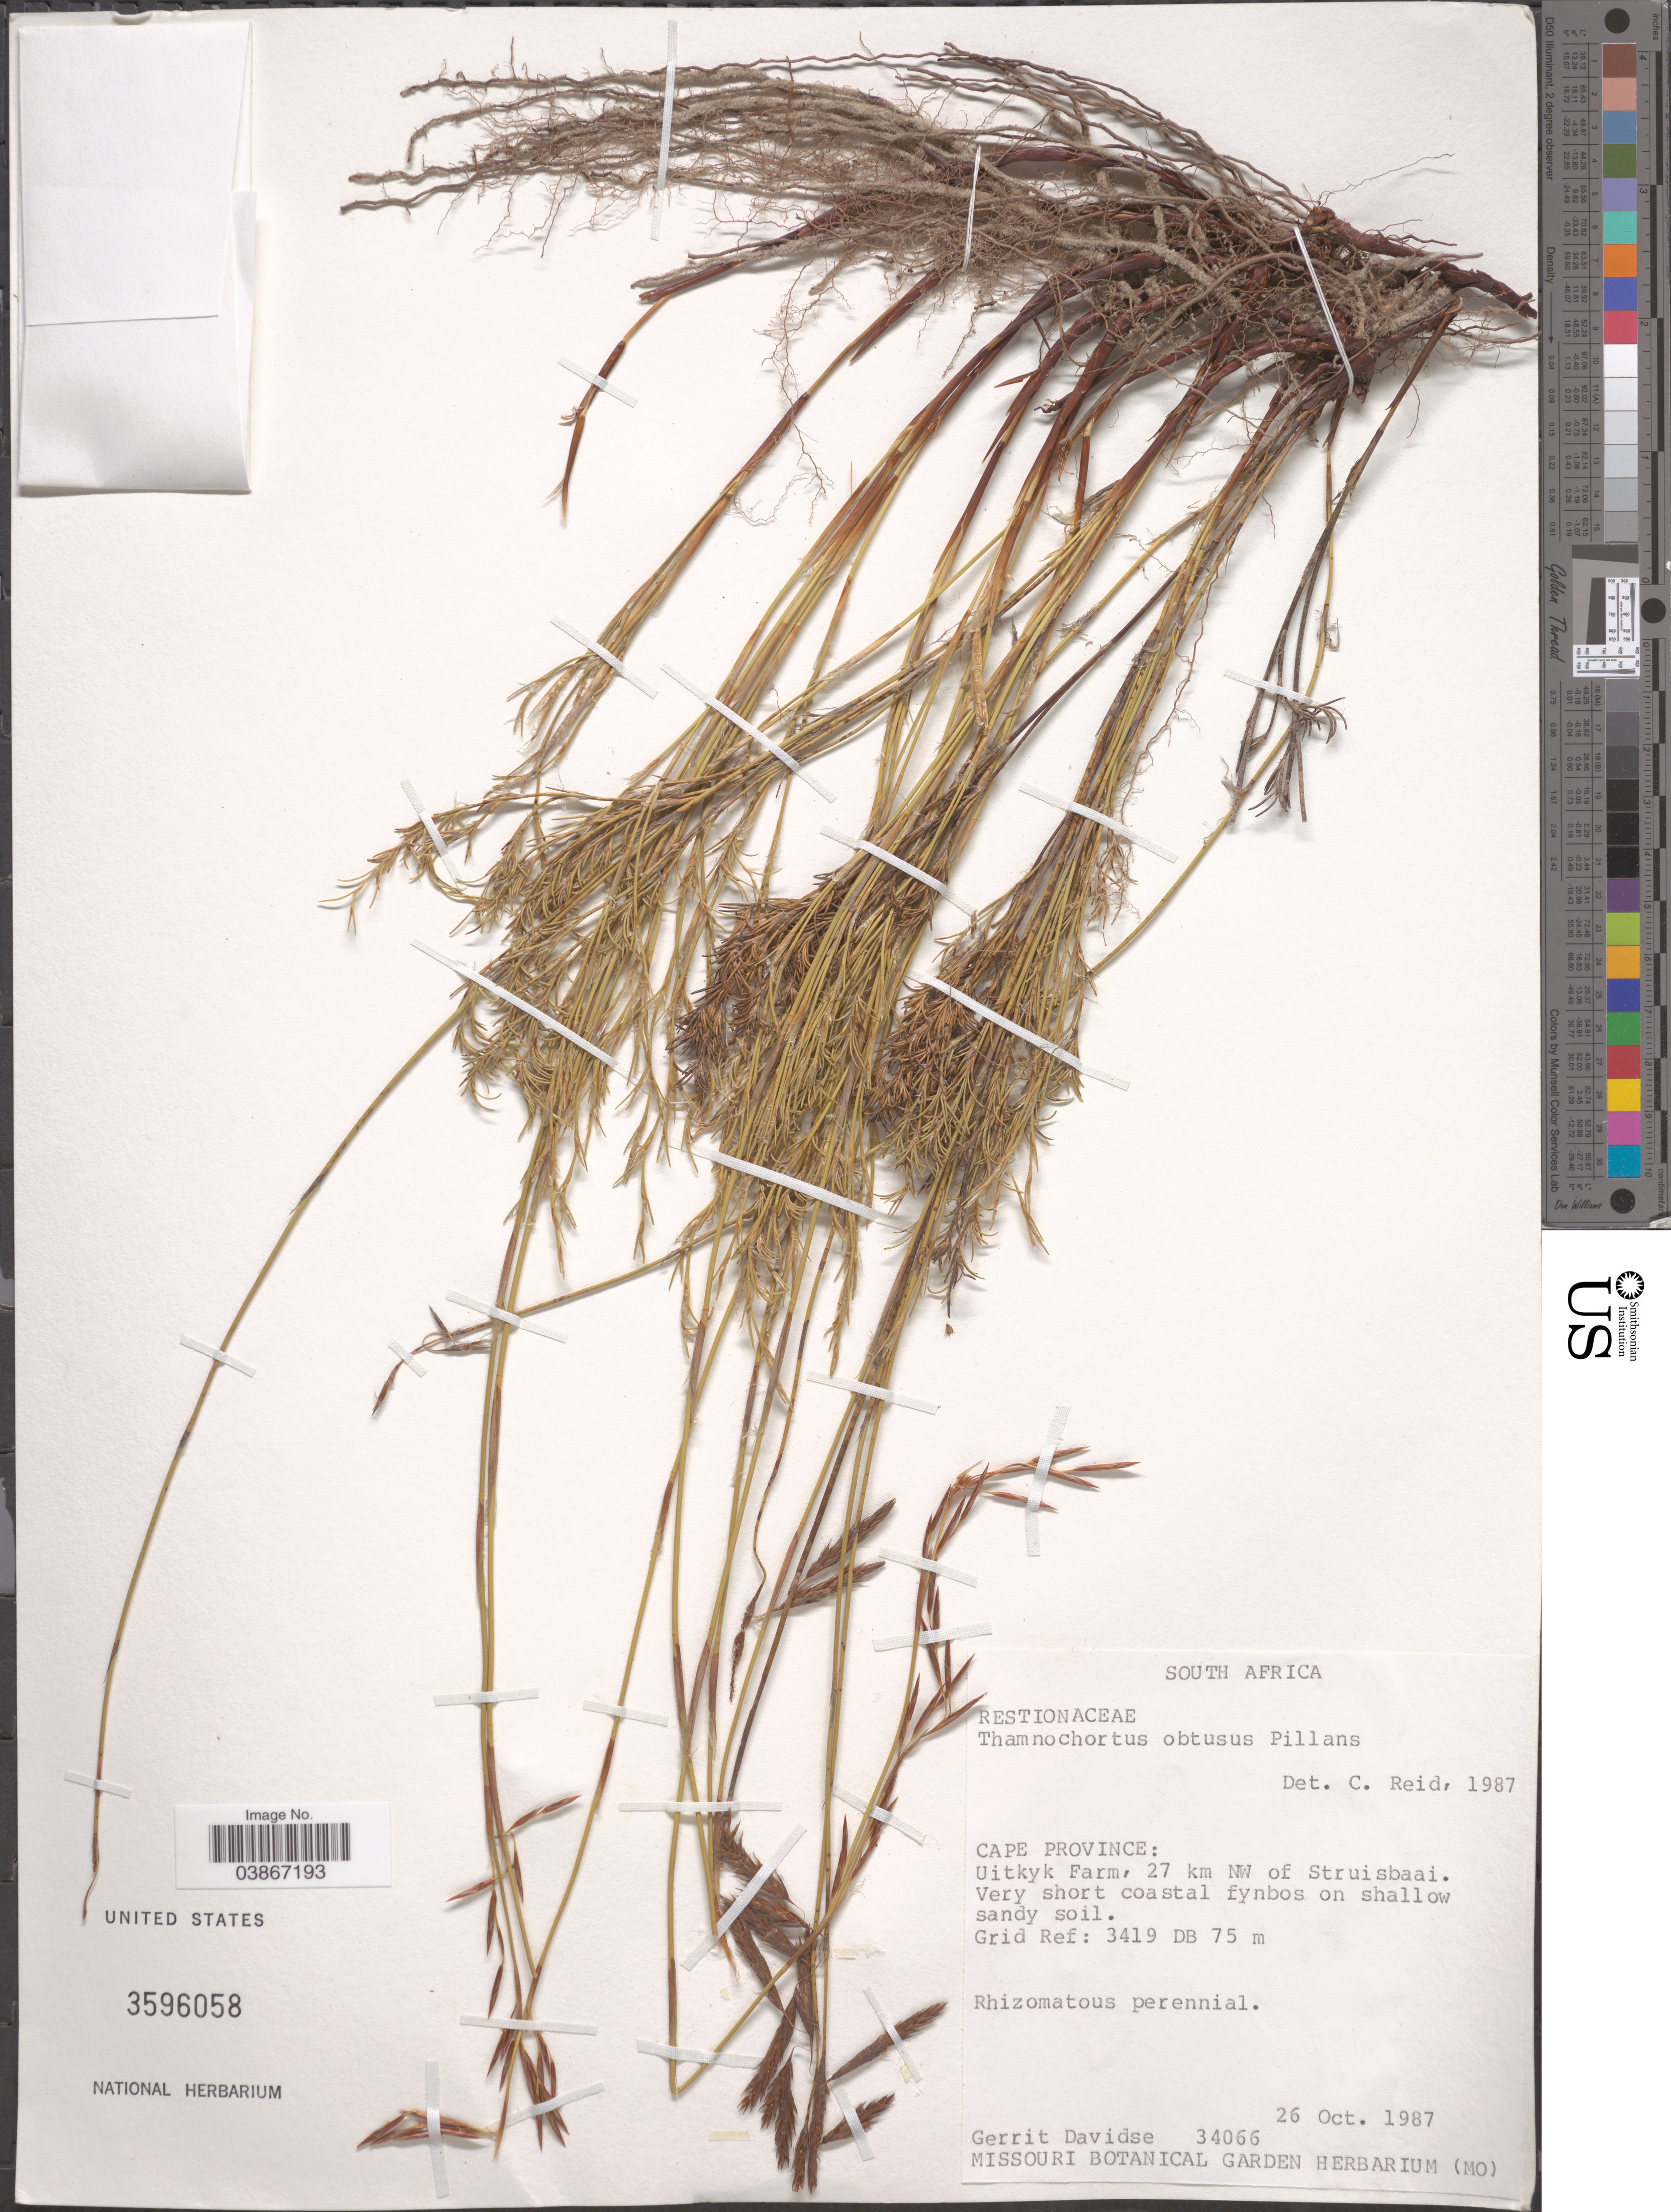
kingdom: Plantae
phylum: Tracheophyta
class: Liliopsida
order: Poales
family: Restionaceae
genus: Thamnochortus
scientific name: Thamnochortus obtusus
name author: Pillans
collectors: G. Davidse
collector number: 34066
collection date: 1987-10-26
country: South Africa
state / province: Western Cape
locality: Uitkyk Farm, 27 km NW of Struisbaai. Grid Ref: 3419 DB.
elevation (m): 75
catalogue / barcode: US 3596058